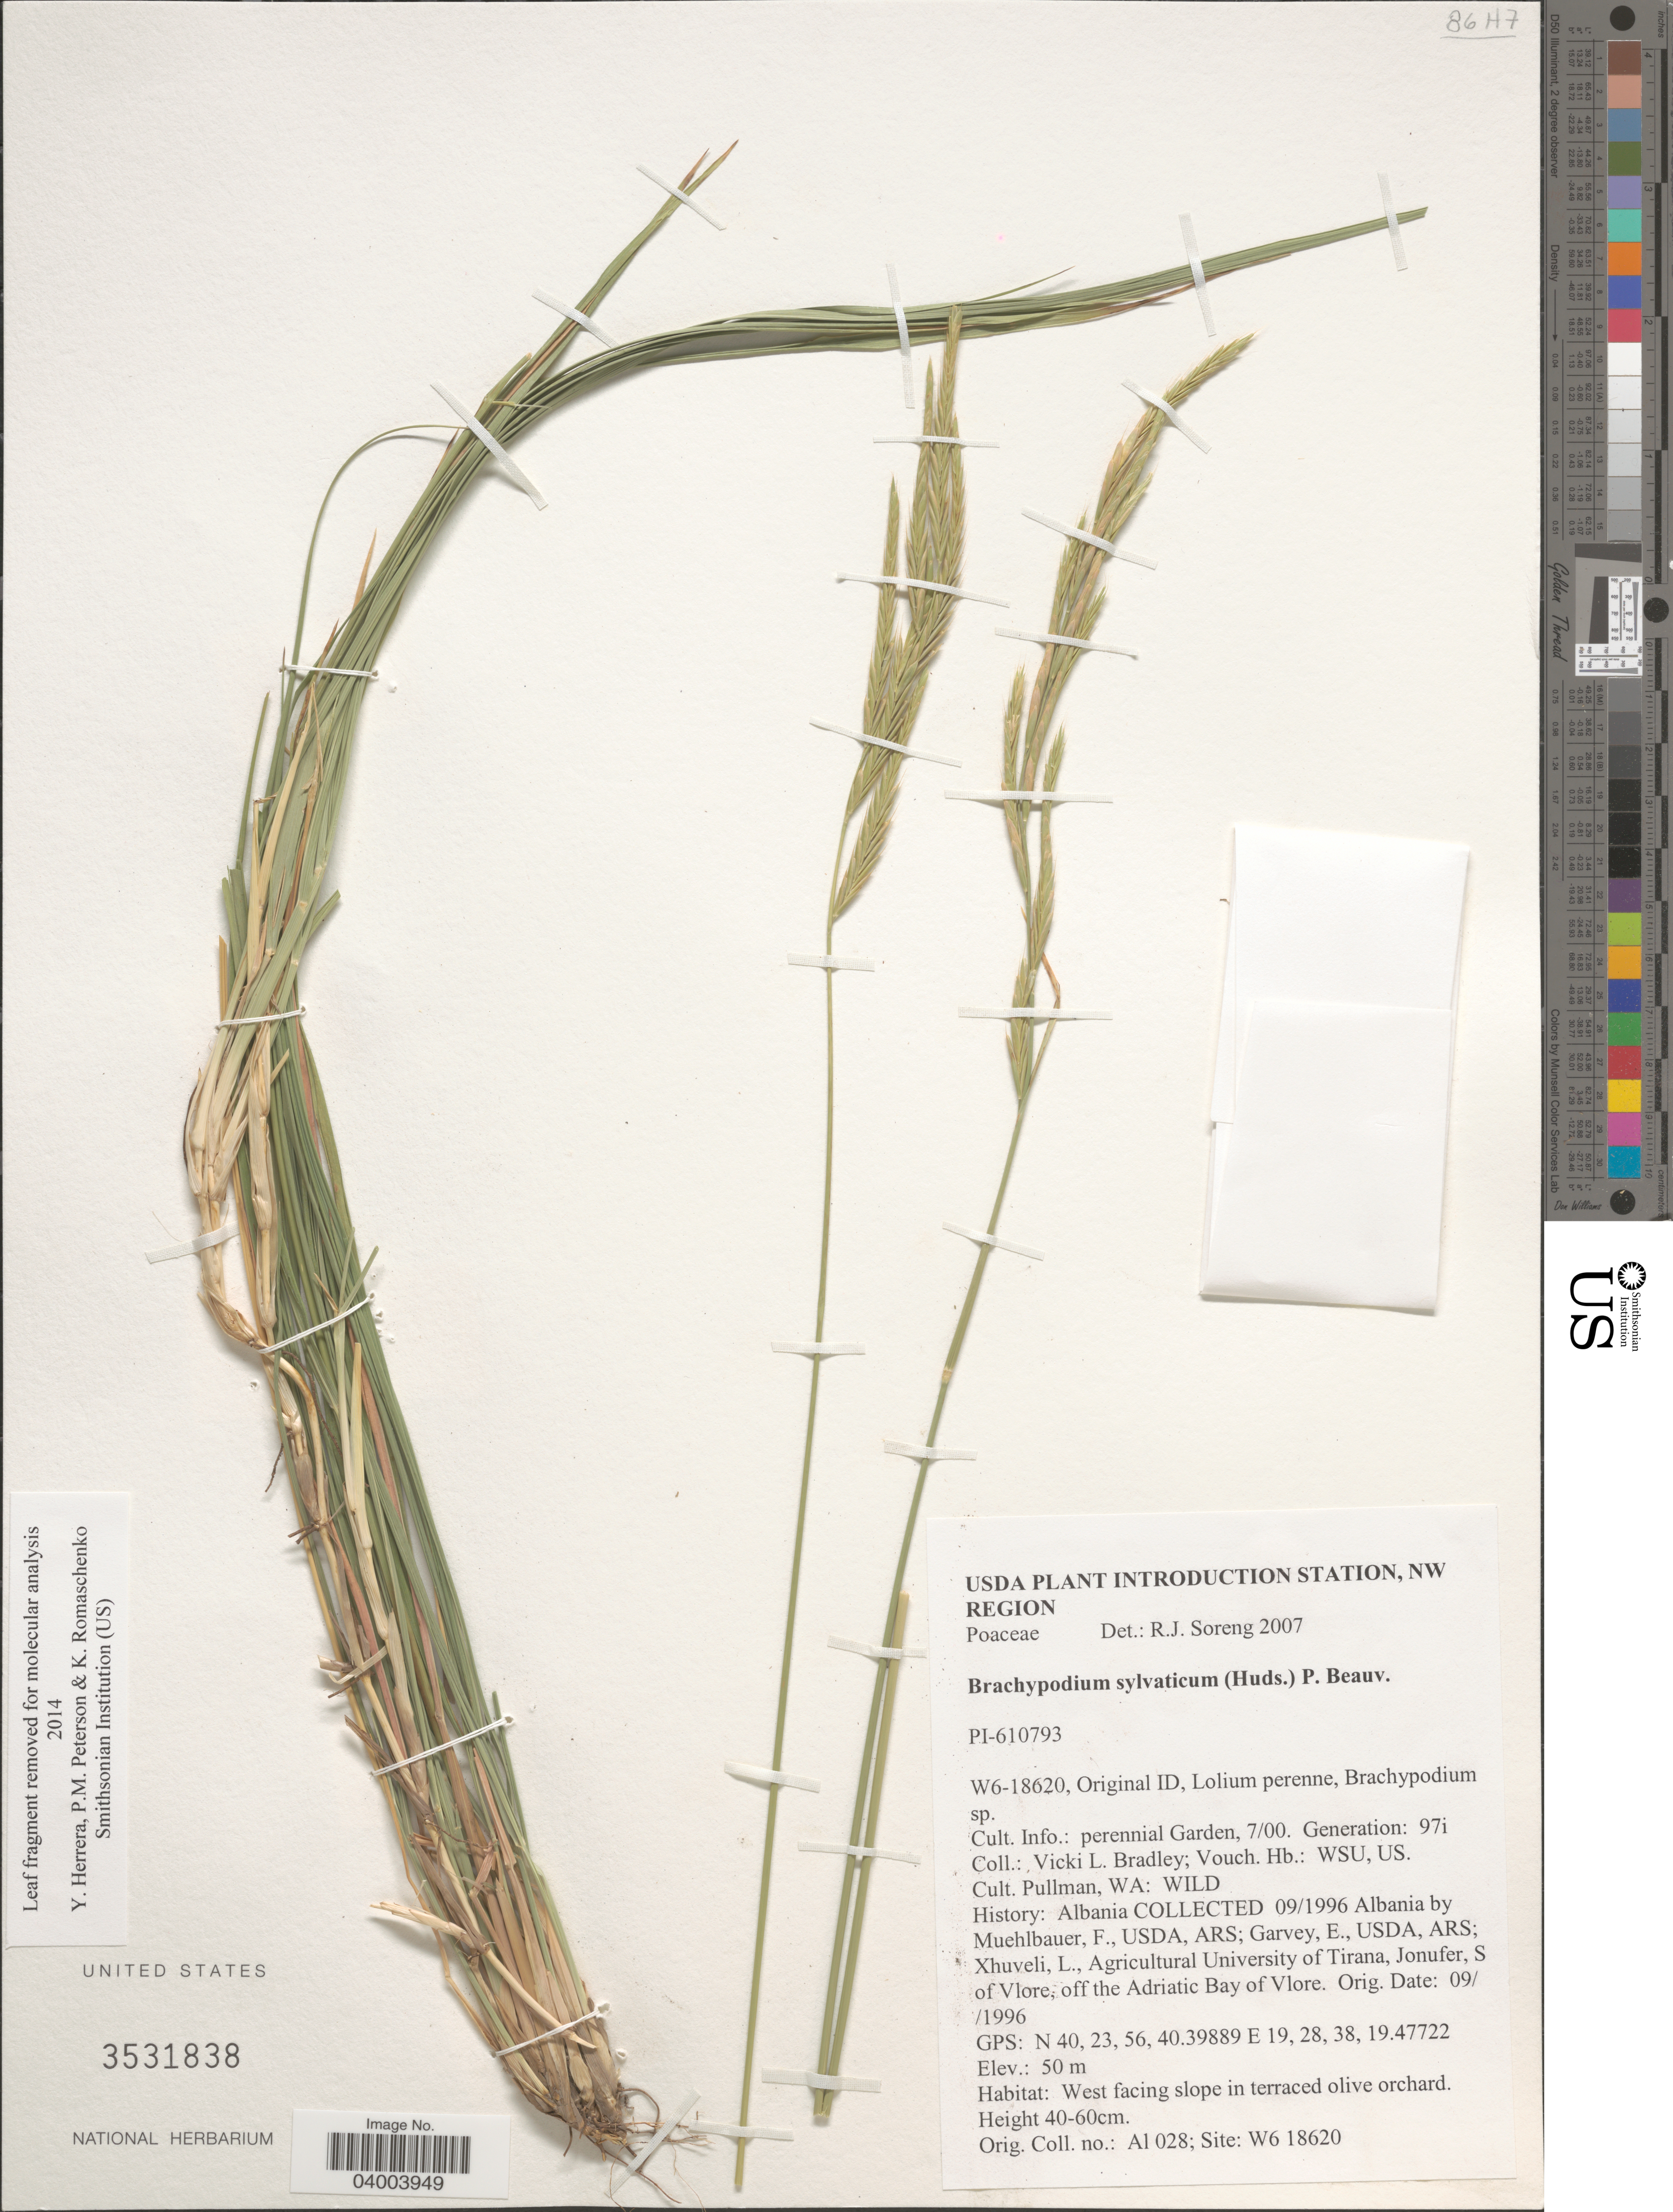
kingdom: Plantae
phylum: Tracheophyta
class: Liliopsida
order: Poales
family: Poaceae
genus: Brachypodium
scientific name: Brachypodium silvaticum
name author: (Huds.) P. Beauv.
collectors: V. Bradley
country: United States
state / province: Washington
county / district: Whitman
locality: Pullman.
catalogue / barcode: US 3531838